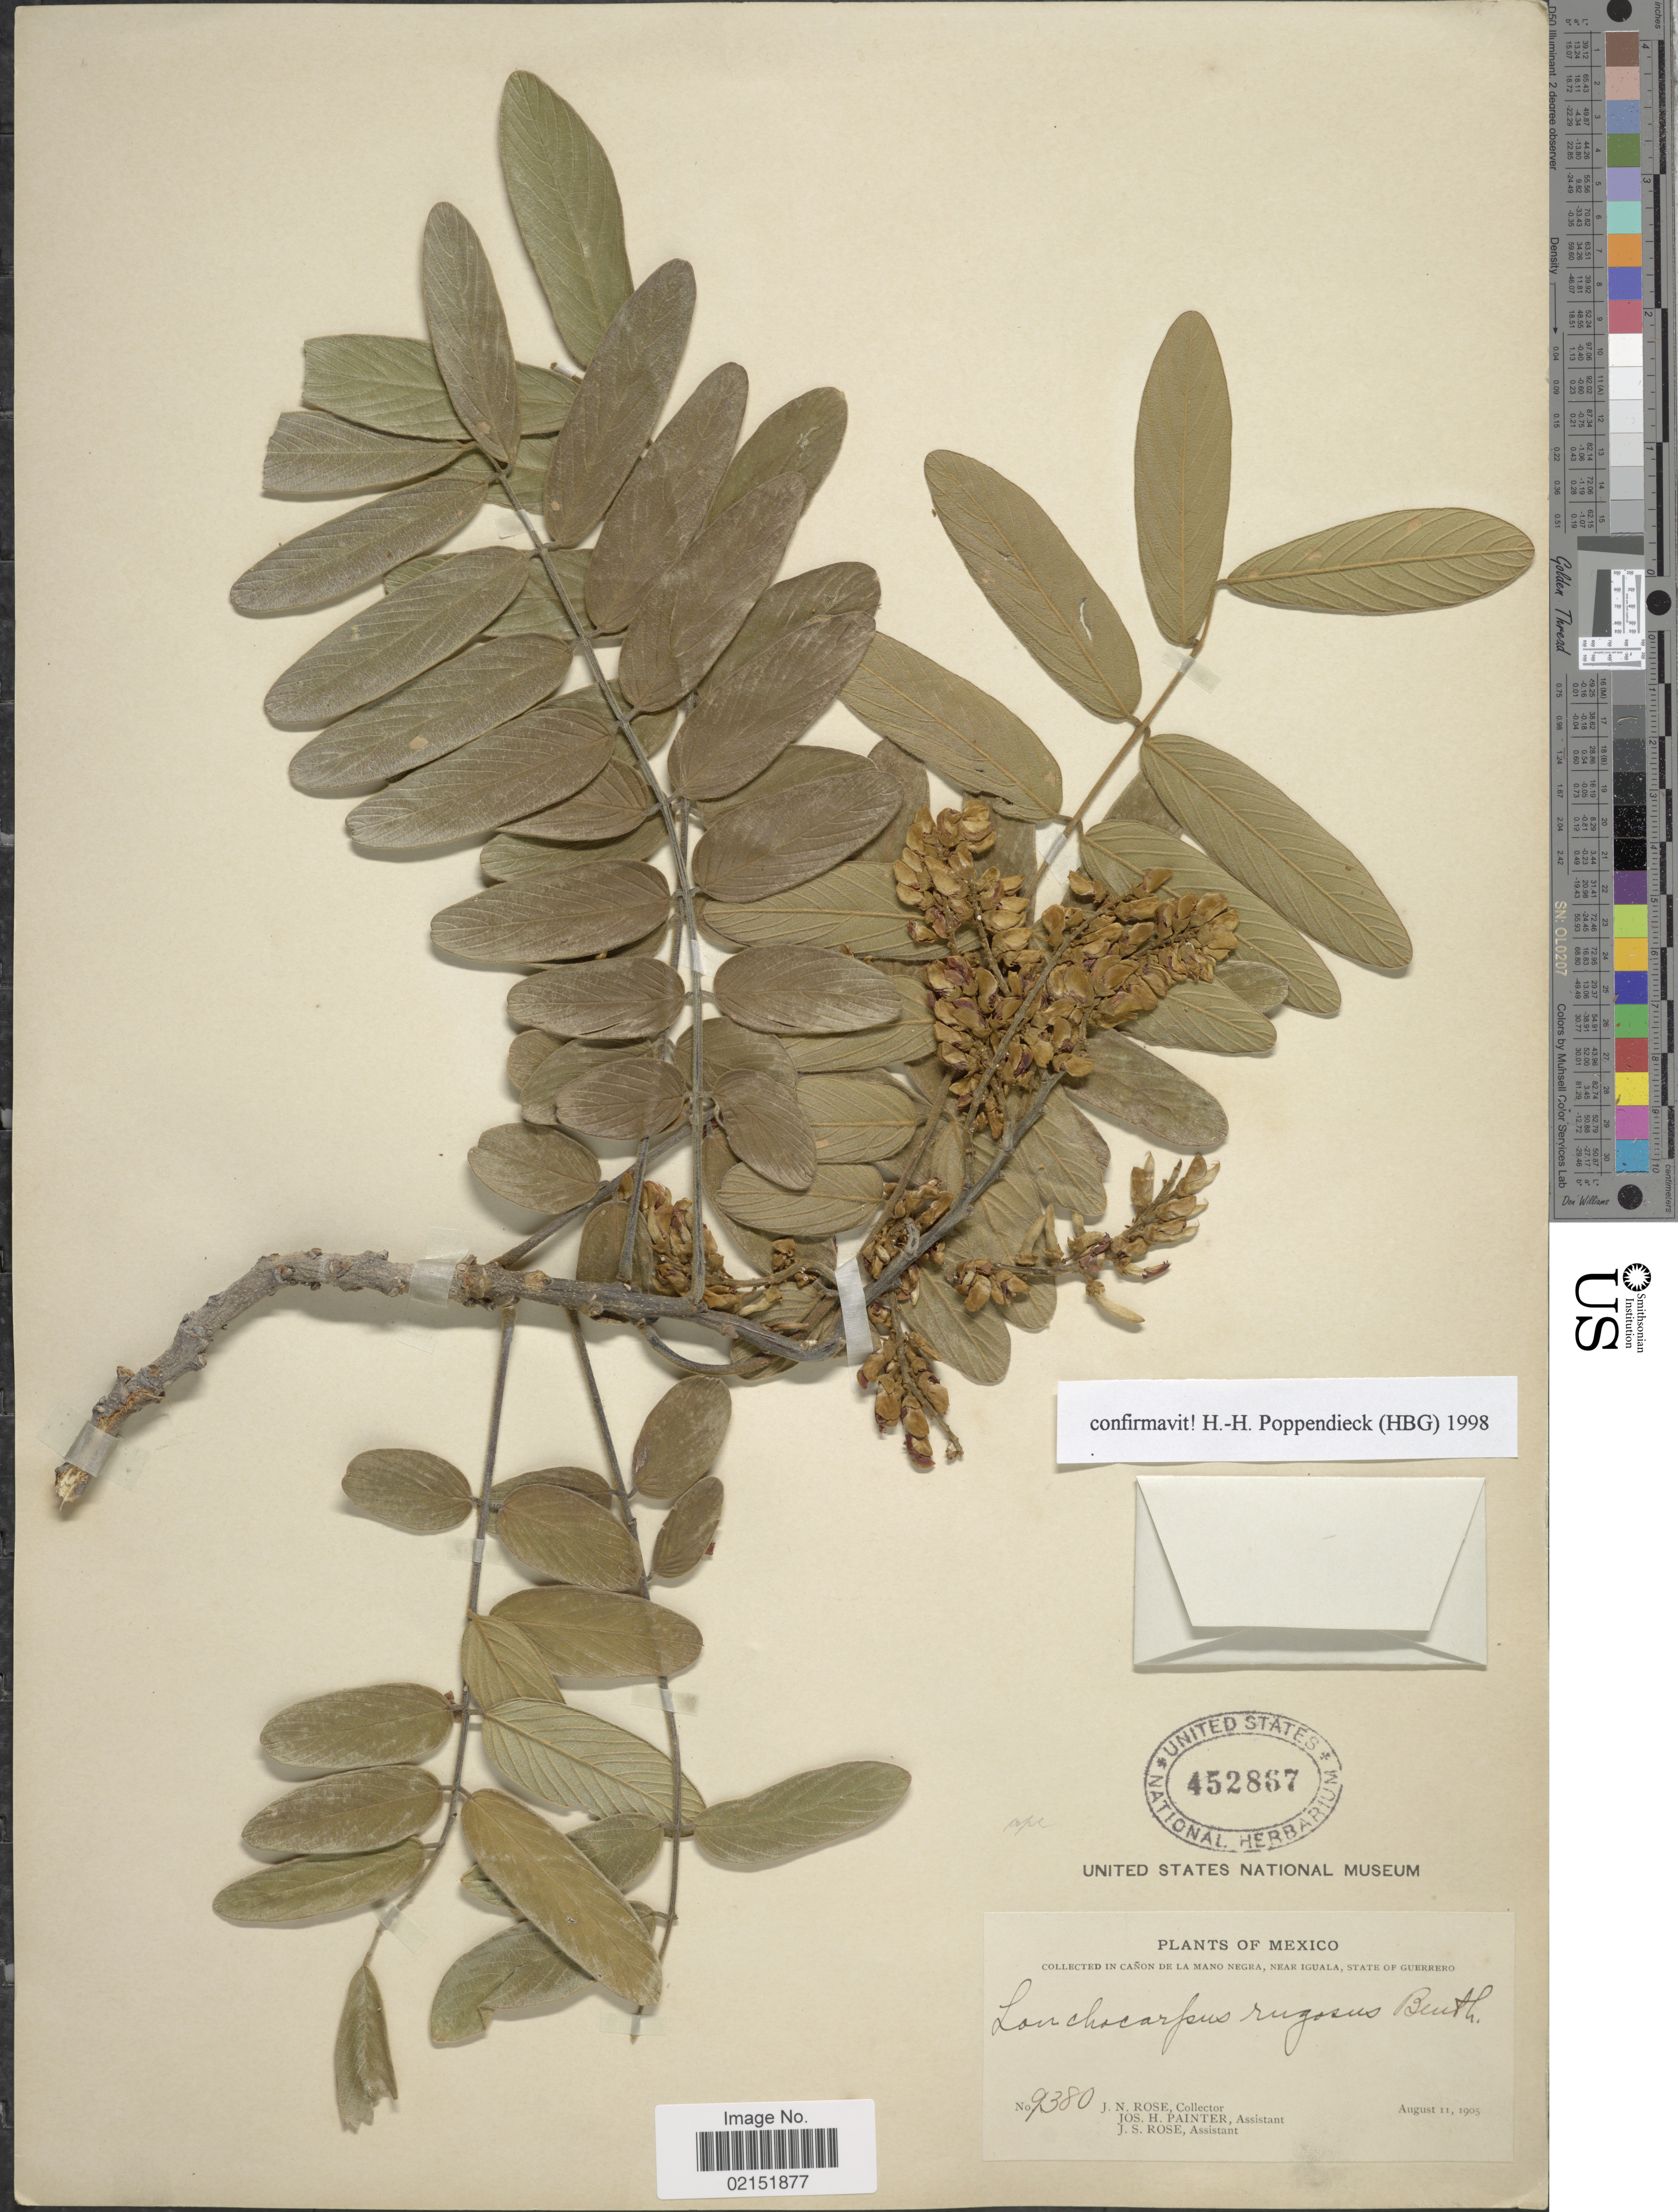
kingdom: Plantae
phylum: Tracheophyta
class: Magnoliopsida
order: Fabales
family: Fabaceae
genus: Lonchocarpus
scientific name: Lonchocarpus rugosus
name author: Benth.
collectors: J. N. Rose, J. H. Painter & J. S. Rose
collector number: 9380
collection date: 1905-08-11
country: Mexico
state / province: Guerrero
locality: Canon de la Mano Negra, near Iguala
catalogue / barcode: US 452867